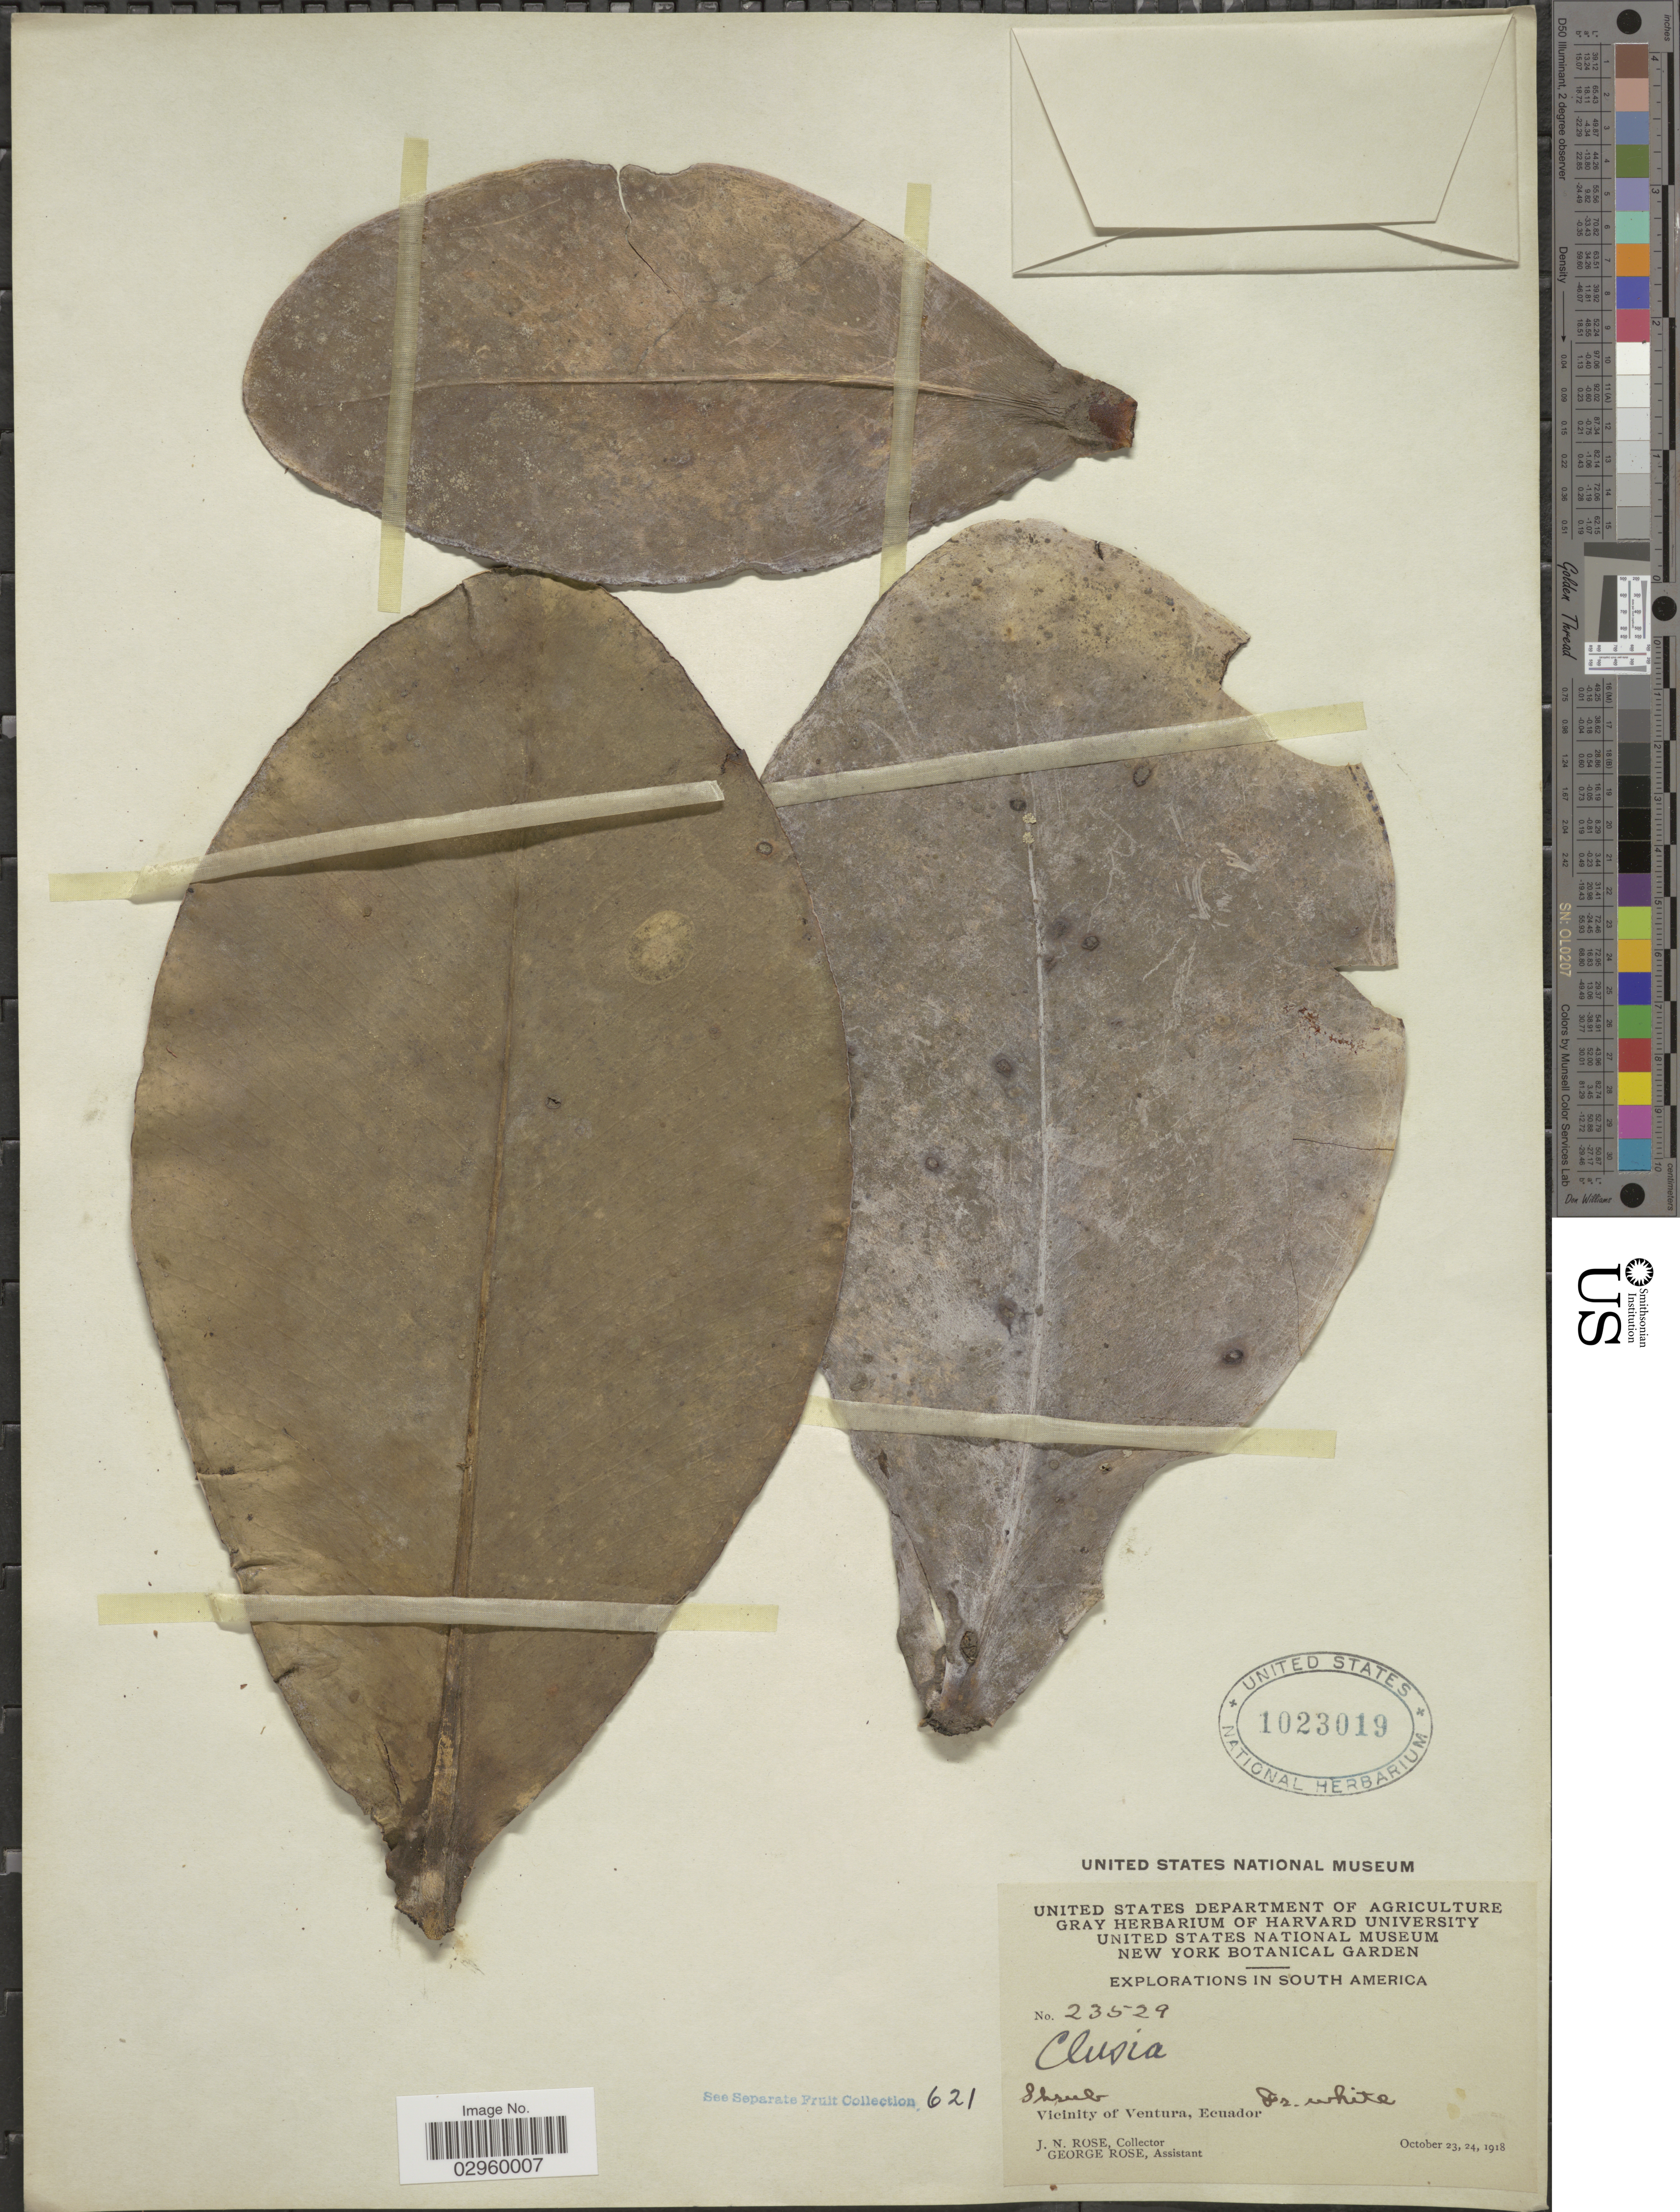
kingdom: Plantae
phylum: Tracheophyta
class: Magnoliopsida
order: Malpighiales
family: Clusiaceae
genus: Clusia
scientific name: Clusia sp.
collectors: J. N. Rose & G. Rose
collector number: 23529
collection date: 1918-10-23/1918-10-24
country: Ecuador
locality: Vicinity of Ventura.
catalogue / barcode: US 1023019